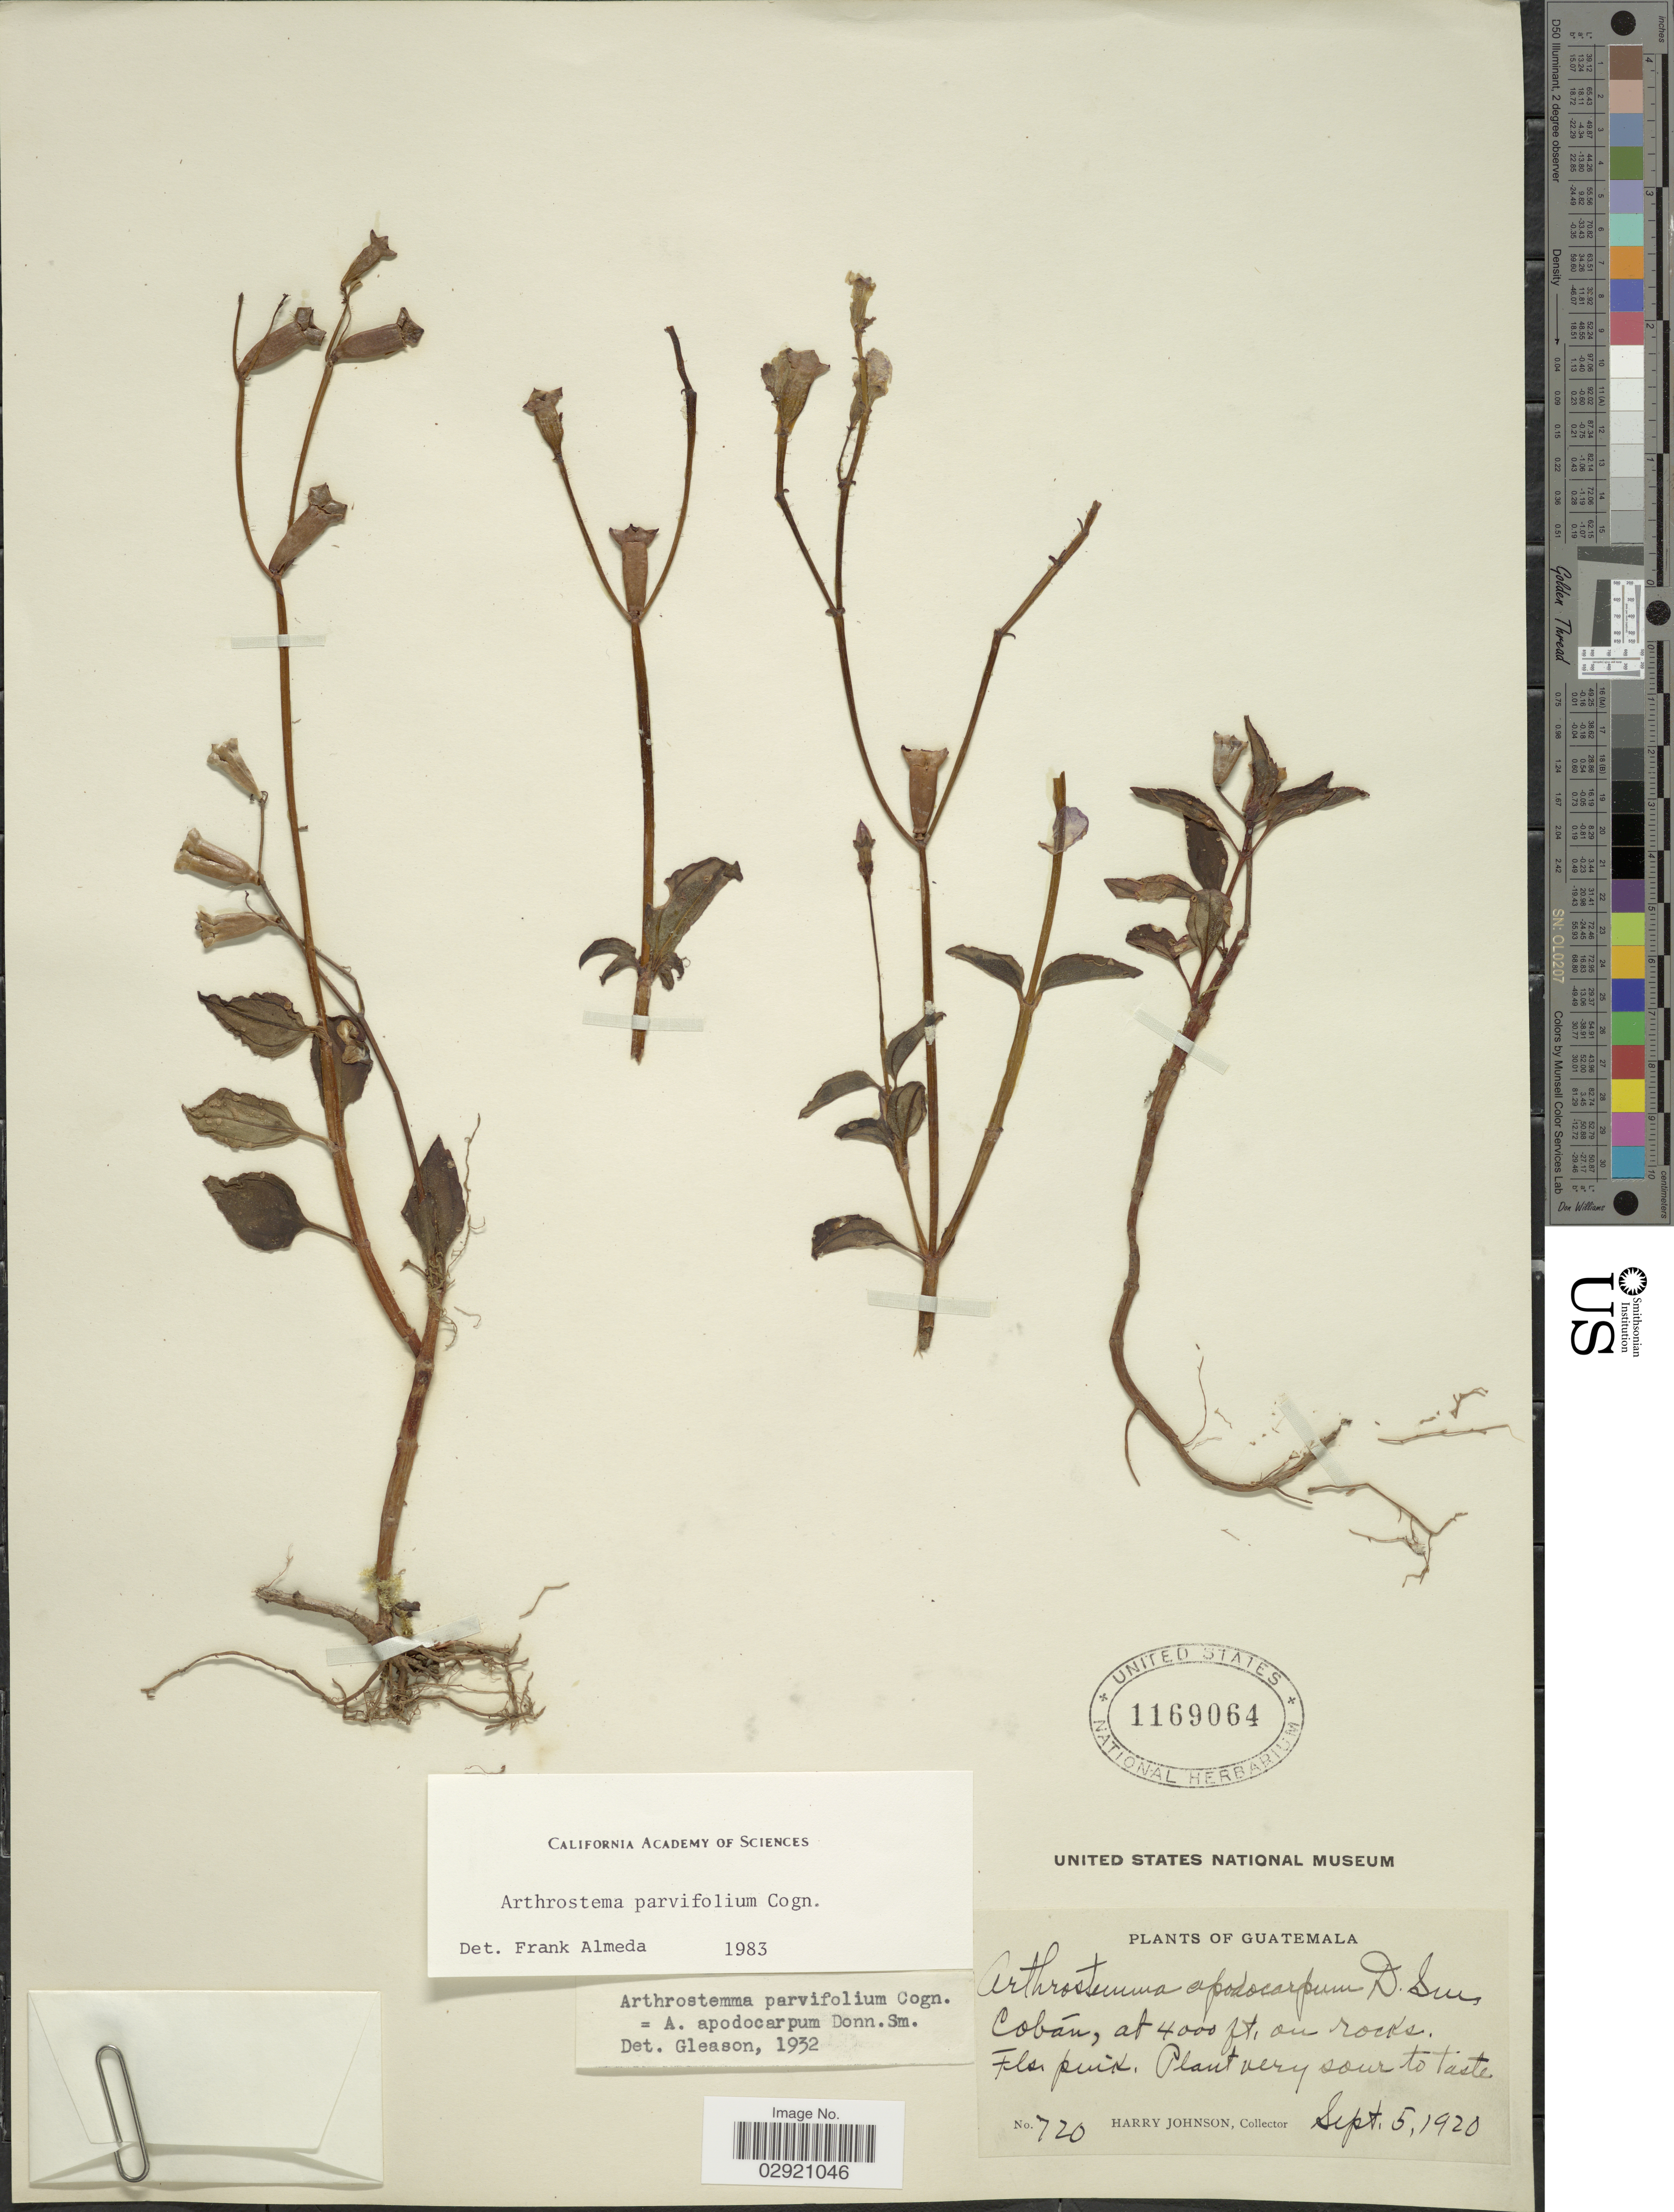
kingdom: Plantae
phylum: Tracheophyta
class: Magnoliopsida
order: Myrtales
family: Melastomataceae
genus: Arthrostemma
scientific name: Arthrostemma parvifolium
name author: Cogn.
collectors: H. Johnson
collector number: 720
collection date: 1920-09-05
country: Guatemala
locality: Cobán.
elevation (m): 1219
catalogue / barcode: US 1169064